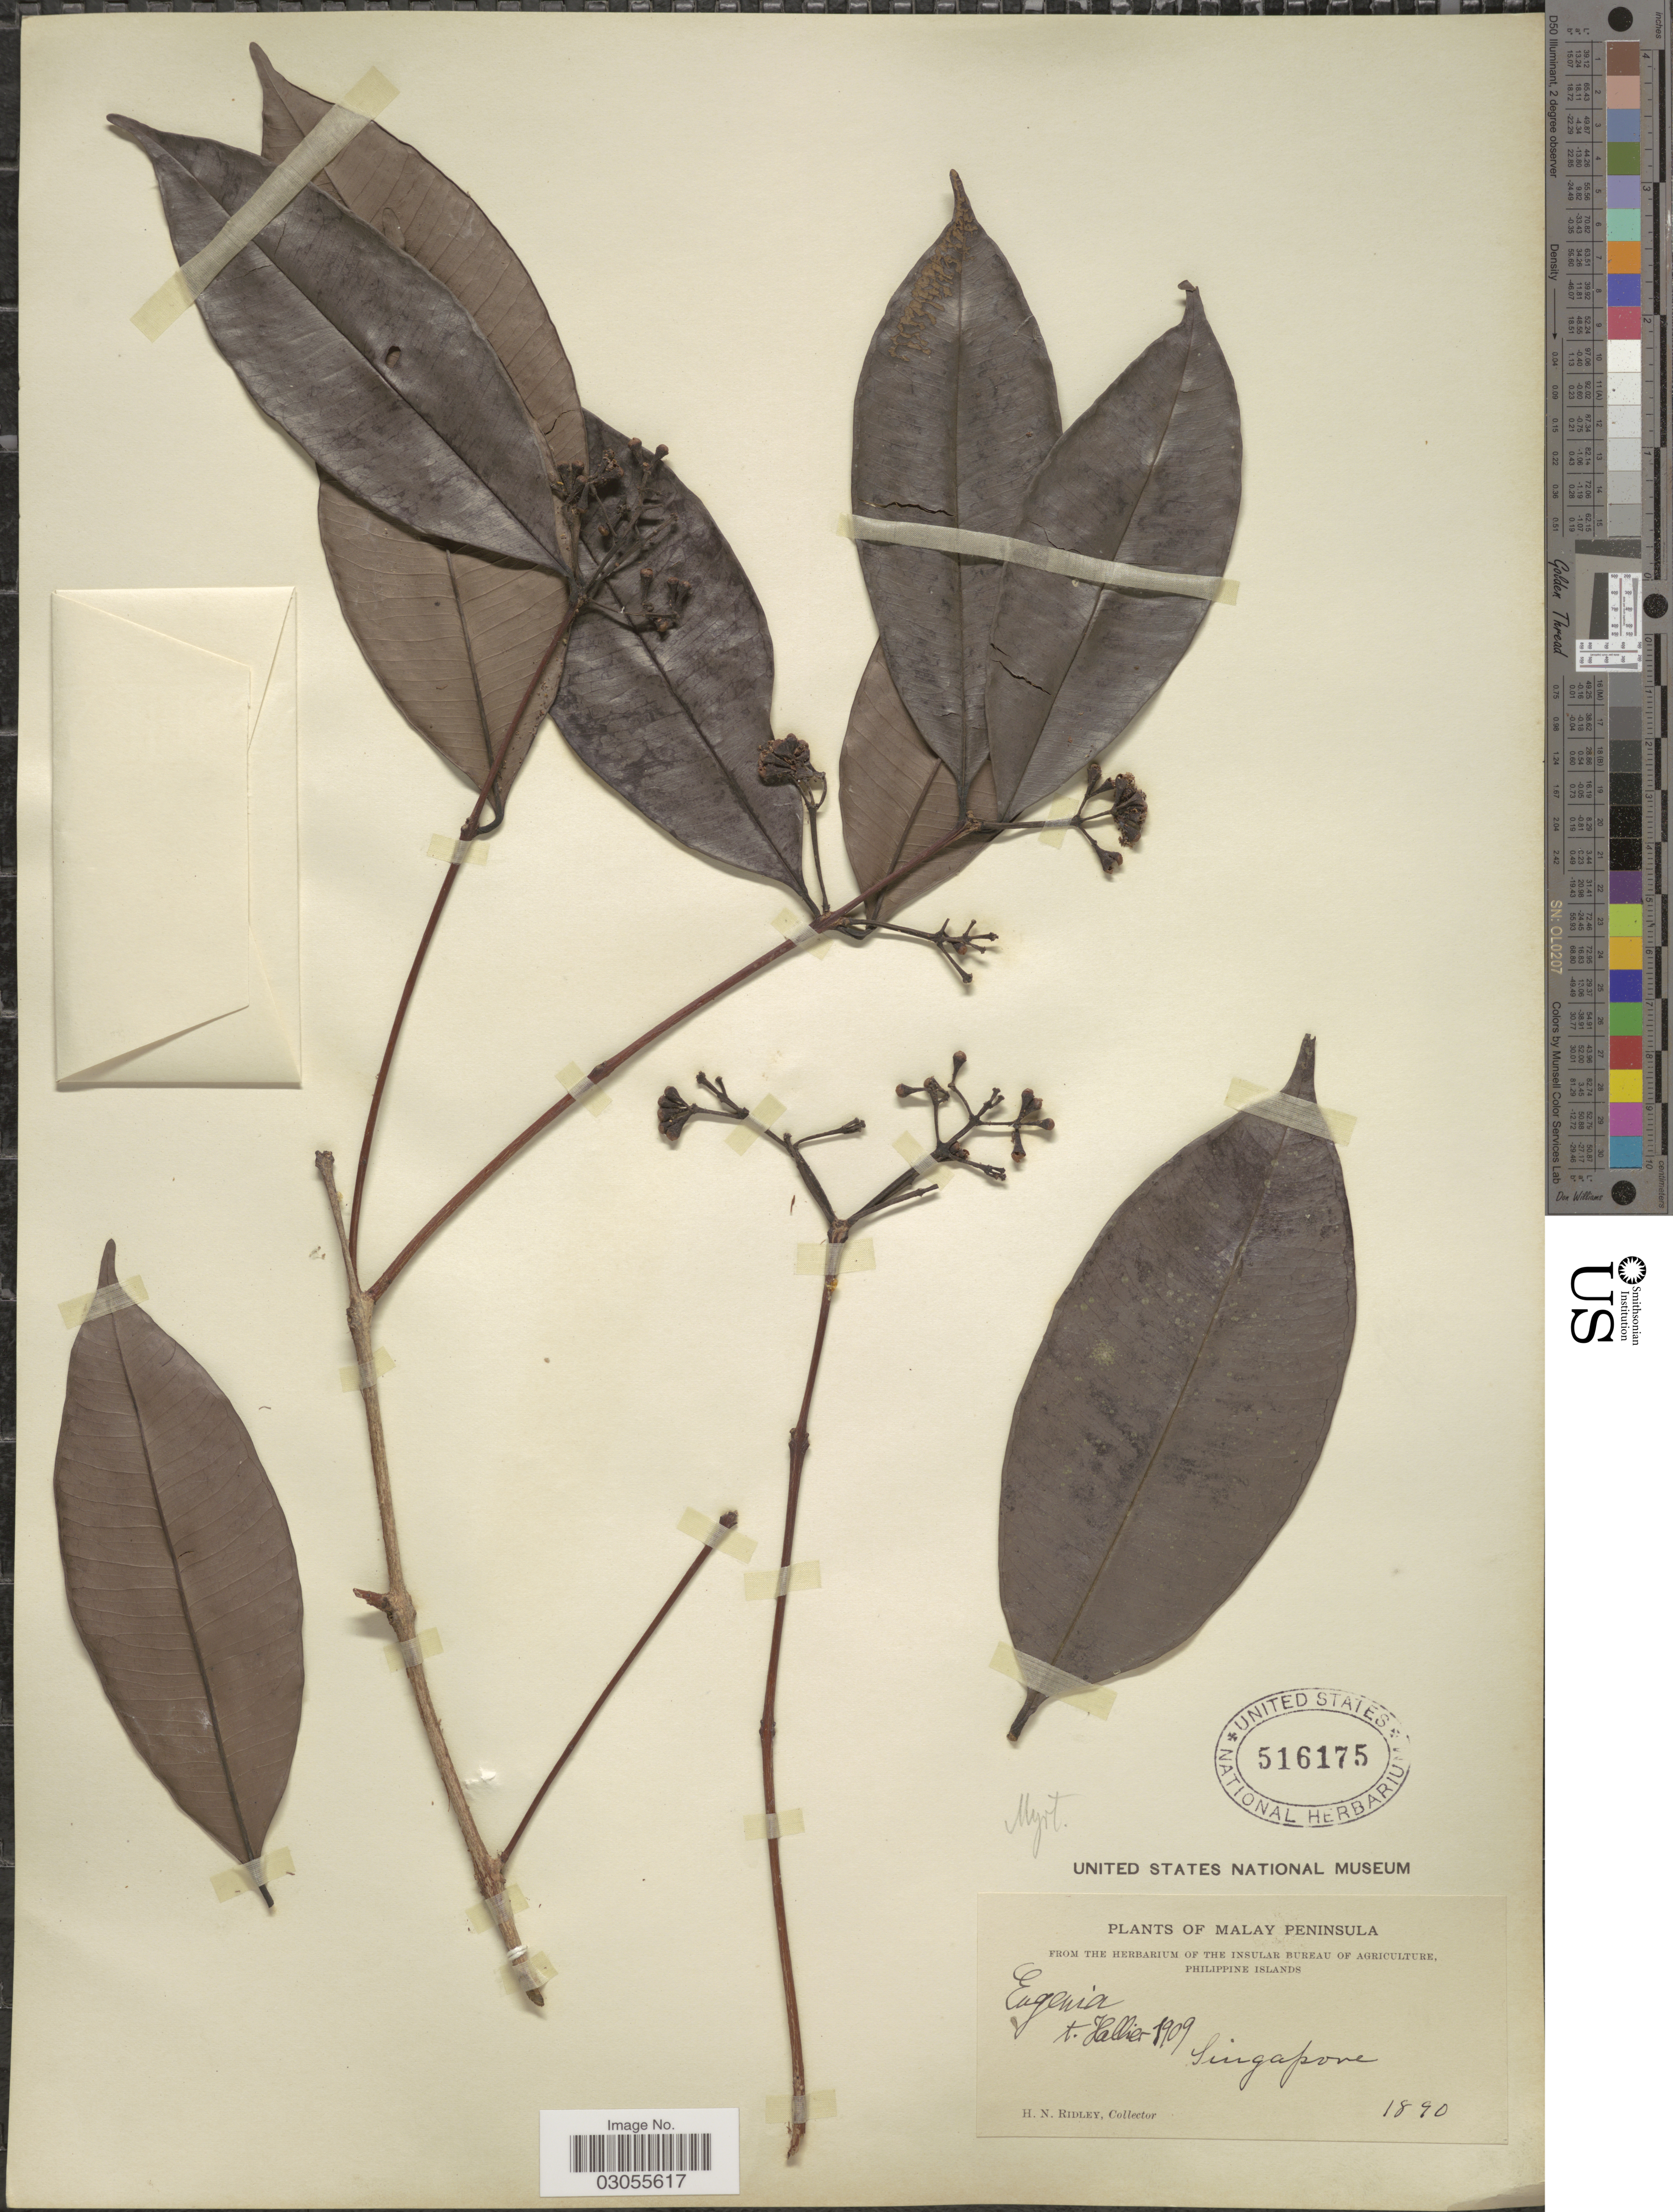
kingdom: Plantae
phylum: Tracheophyta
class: Magnoliopsida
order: Myrtales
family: Myrtaceae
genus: Syzygium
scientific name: Syzygium sp.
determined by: Strong, M. T., (US), Smithsonian Institution - National Museum of Natural History (UNITED STATES)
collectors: H. N. Ridley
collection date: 1890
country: Singapore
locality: Malay Peninsula.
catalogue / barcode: US 516175